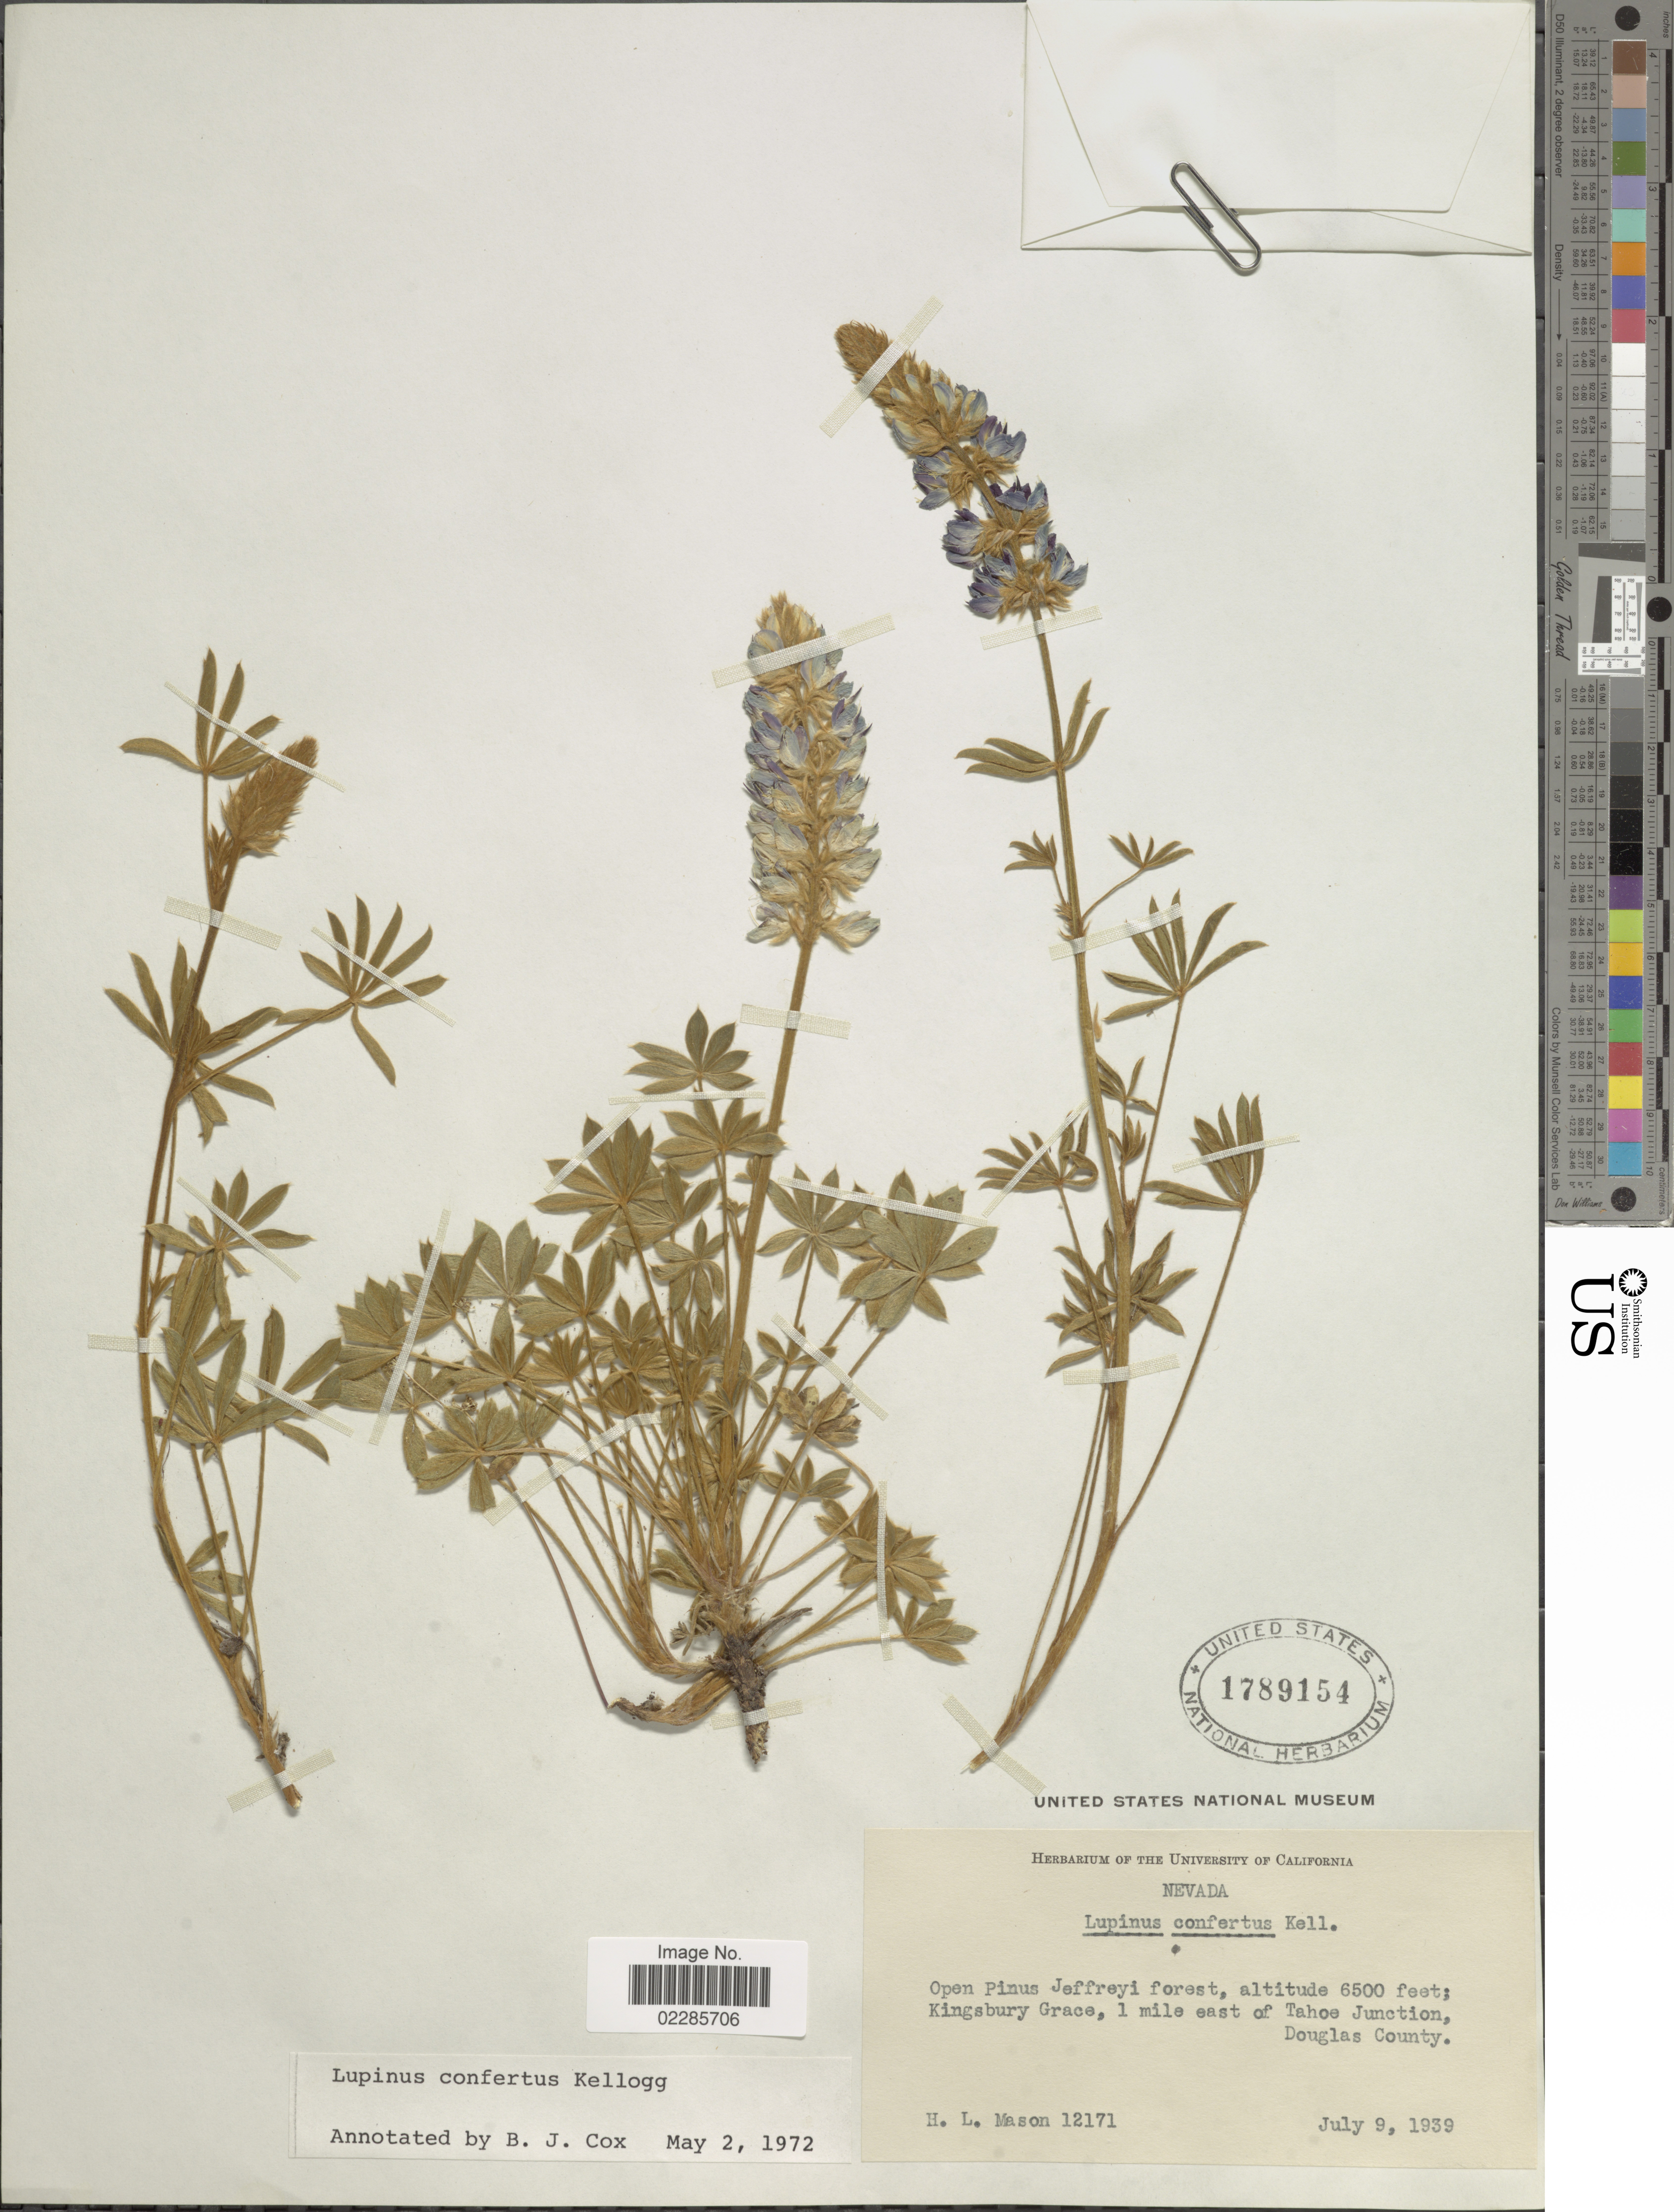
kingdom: Plantae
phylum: Tracheophyta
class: Magnoliopsida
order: Fabales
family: Fabaceae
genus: Lupinus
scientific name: Lupinus confertus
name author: Kellogg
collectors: H. L. Mason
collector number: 12171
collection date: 1939-07-09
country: United States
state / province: Nevada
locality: Open Pinus Jeffreyi forest, Kingsbury Grace, 1 mile east of Tahoe Junction, Douglas County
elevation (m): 1981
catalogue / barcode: US 1789154